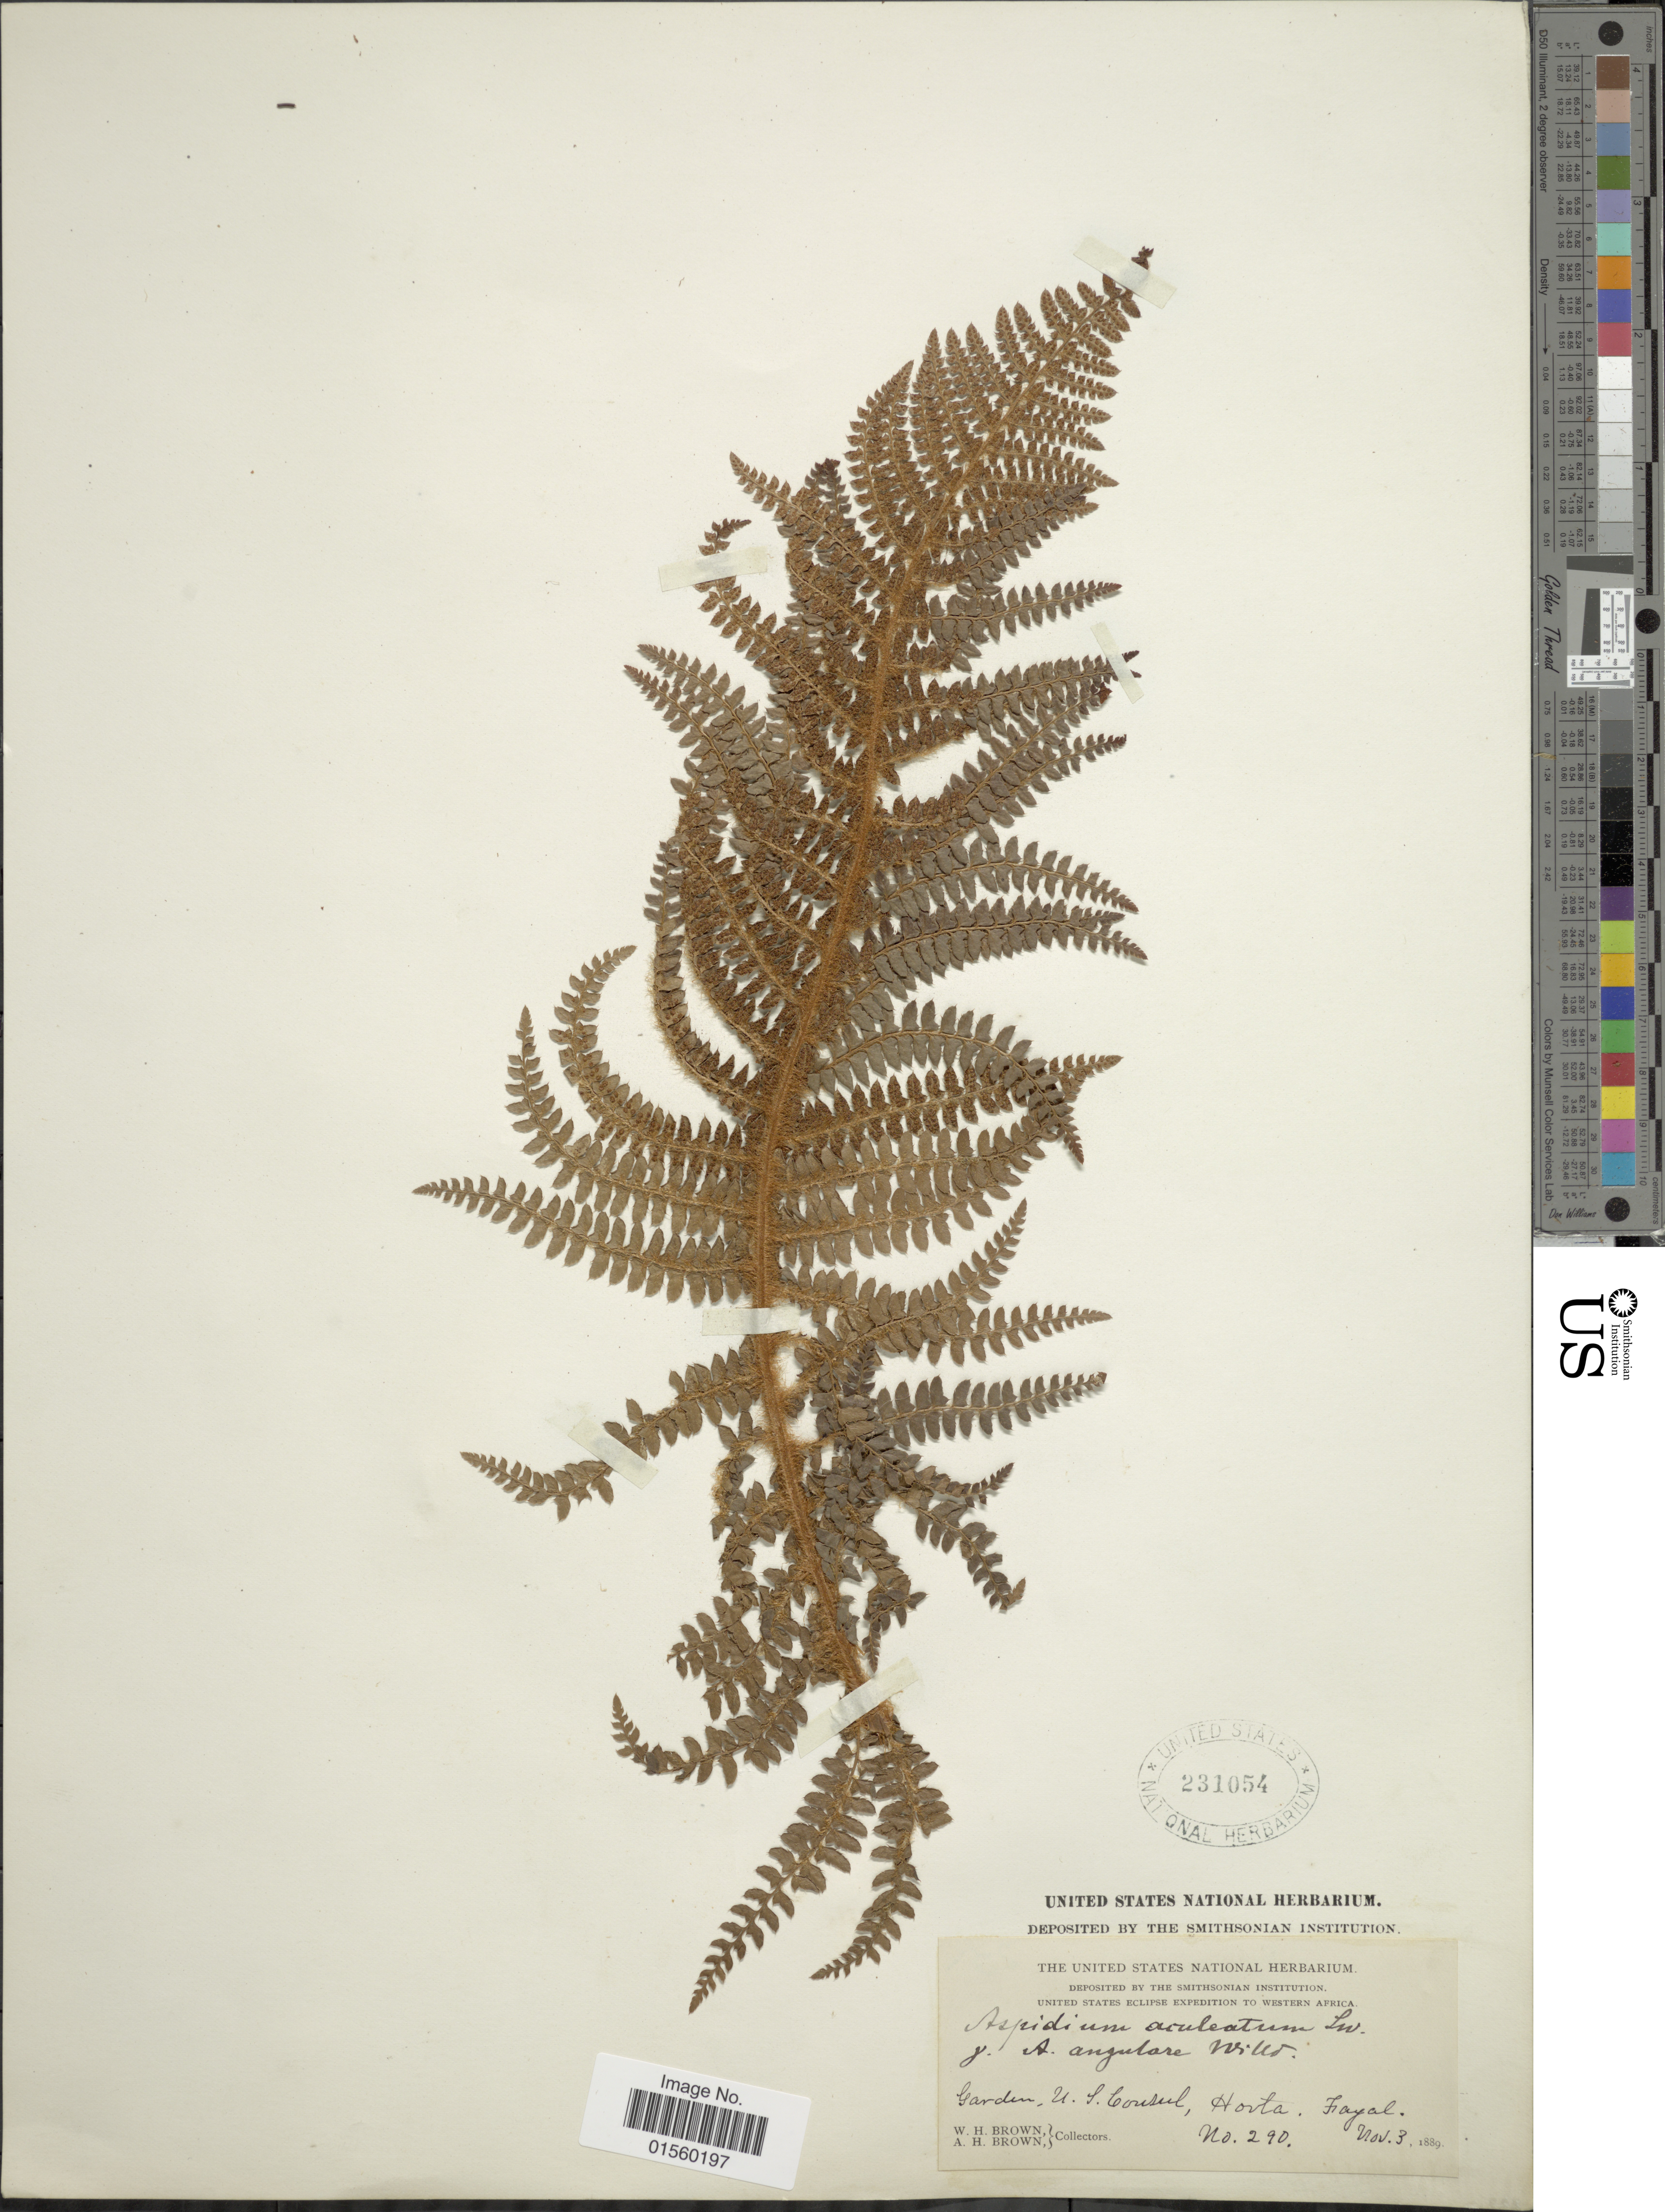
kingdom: Plantae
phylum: Tracheophyta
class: Polypodiopsida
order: Polypodiales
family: Dryopteridaceae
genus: Polystichum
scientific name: Polystichum setiferum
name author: (Forssk.) Moore ex Woynar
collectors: W. H. Brown & A. H. Brown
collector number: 290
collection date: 1889-11-03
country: Portugal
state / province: Azores (Aut. Reg.)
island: Faial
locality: Garden, U. S. Consul, Horta. Faial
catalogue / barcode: US 231054